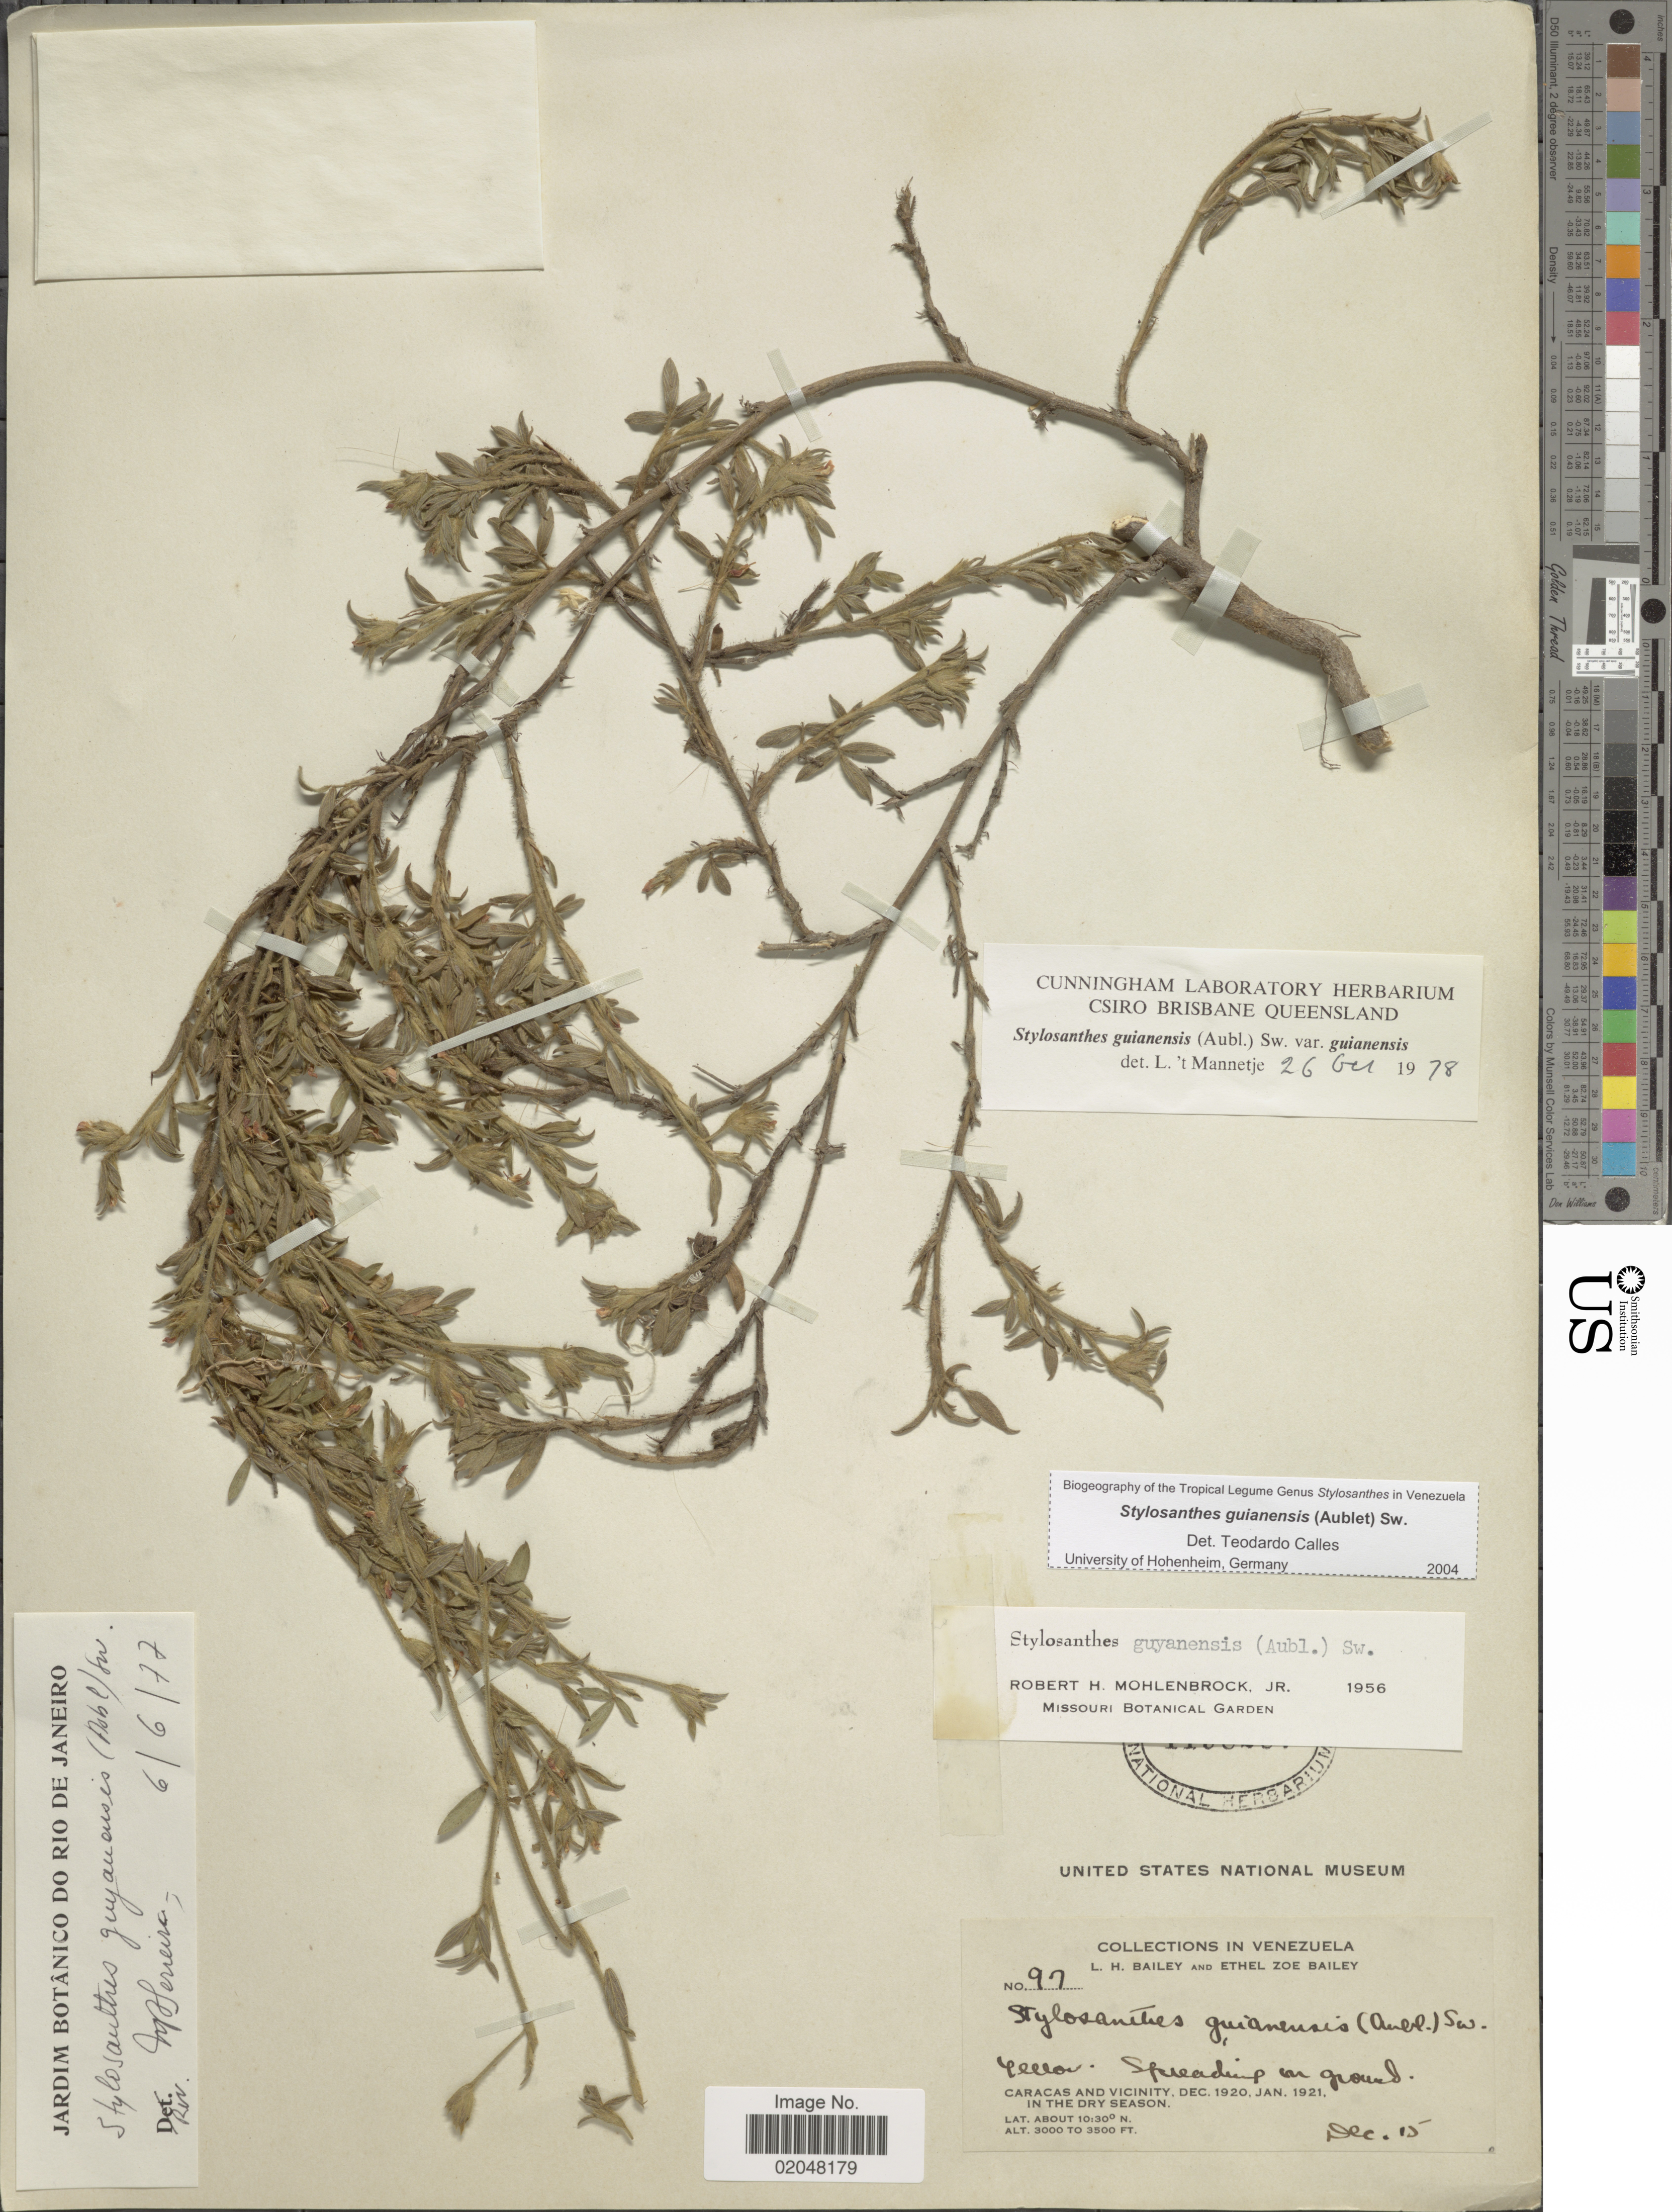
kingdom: Plantae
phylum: Tracheophyta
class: Magnoliopsida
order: Fabales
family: Fabaceae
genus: Stylosanthes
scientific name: Stylosanthes guianensis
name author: (Aubl.) Sw.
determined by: Calles, T.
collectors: L. H. Bailey & E. Z. Bailey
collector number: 97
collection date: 1920-12-15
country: Venezuela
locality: Caracas and vicinity, in the dry season, Spreading in ground.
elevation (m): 914